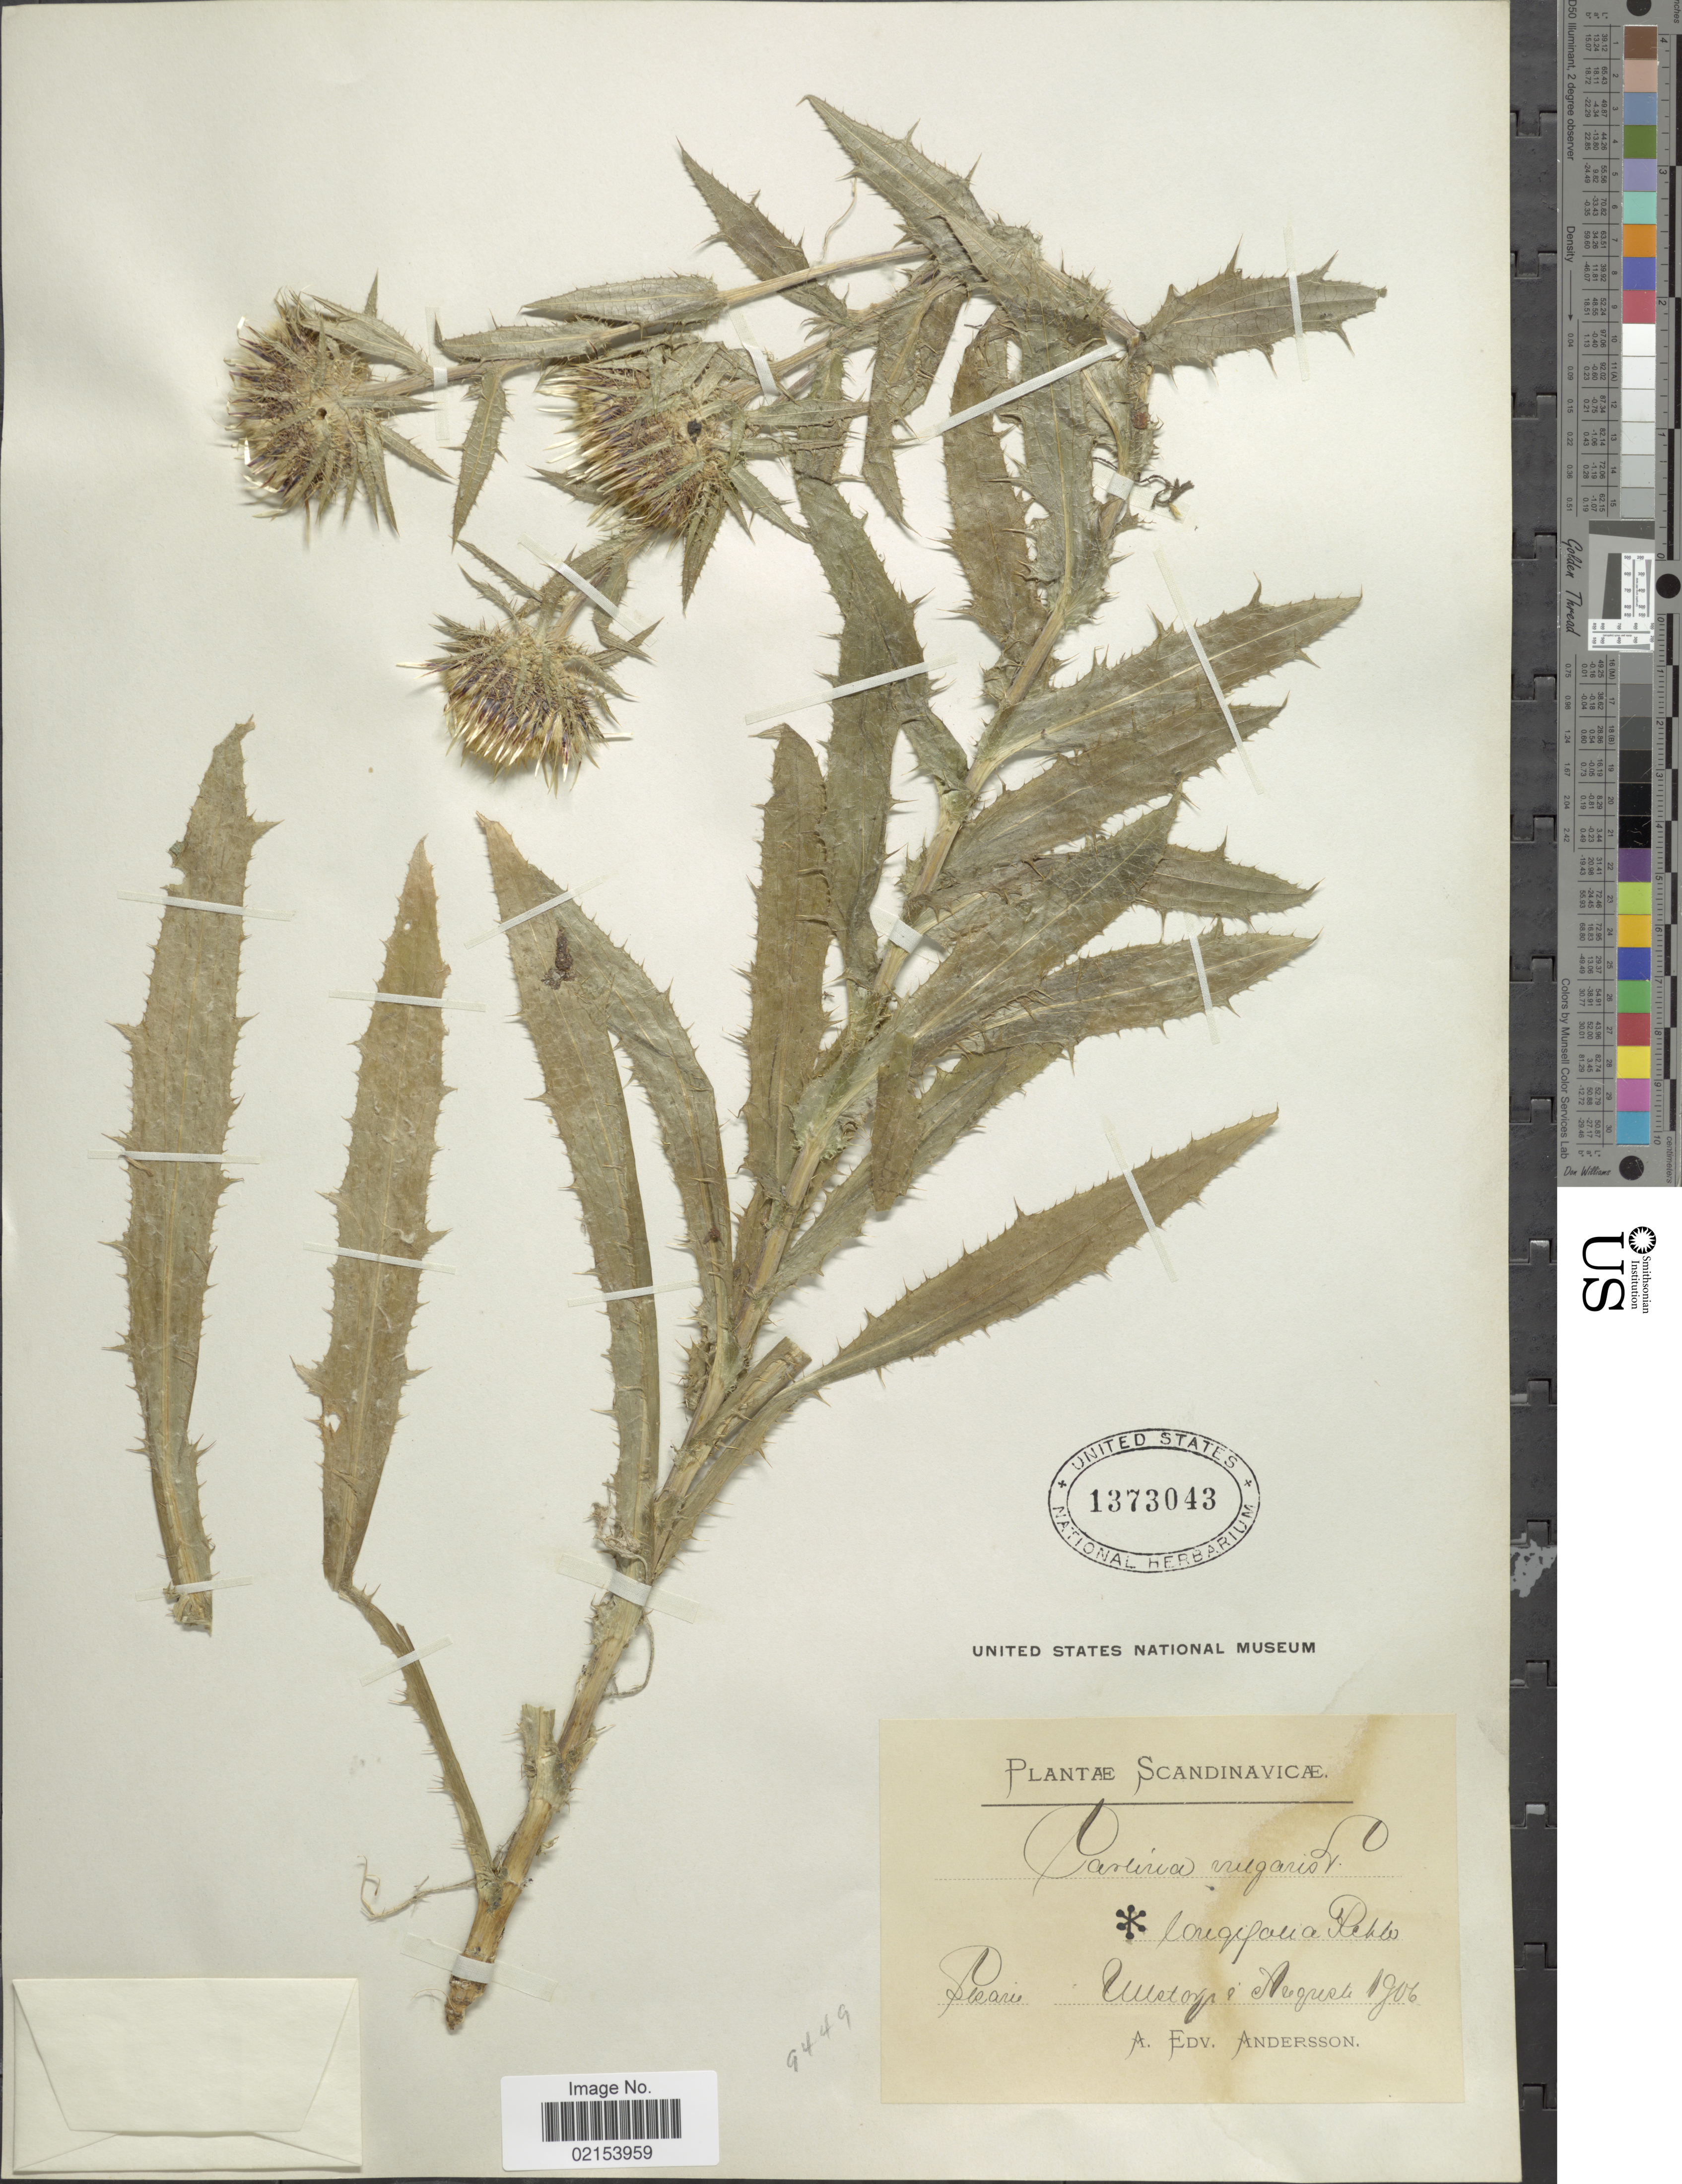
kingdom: Plantae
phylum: Tracheophyta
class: Magnoliopsida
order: Asterales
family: Asteraceae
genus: Carlina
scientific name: Carlina vulgaris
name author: L.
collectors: A. Andersson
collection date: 1906-08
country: Sweden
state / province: Skåne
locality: [illegible text] Scandinavicae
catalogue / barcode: US 1373043